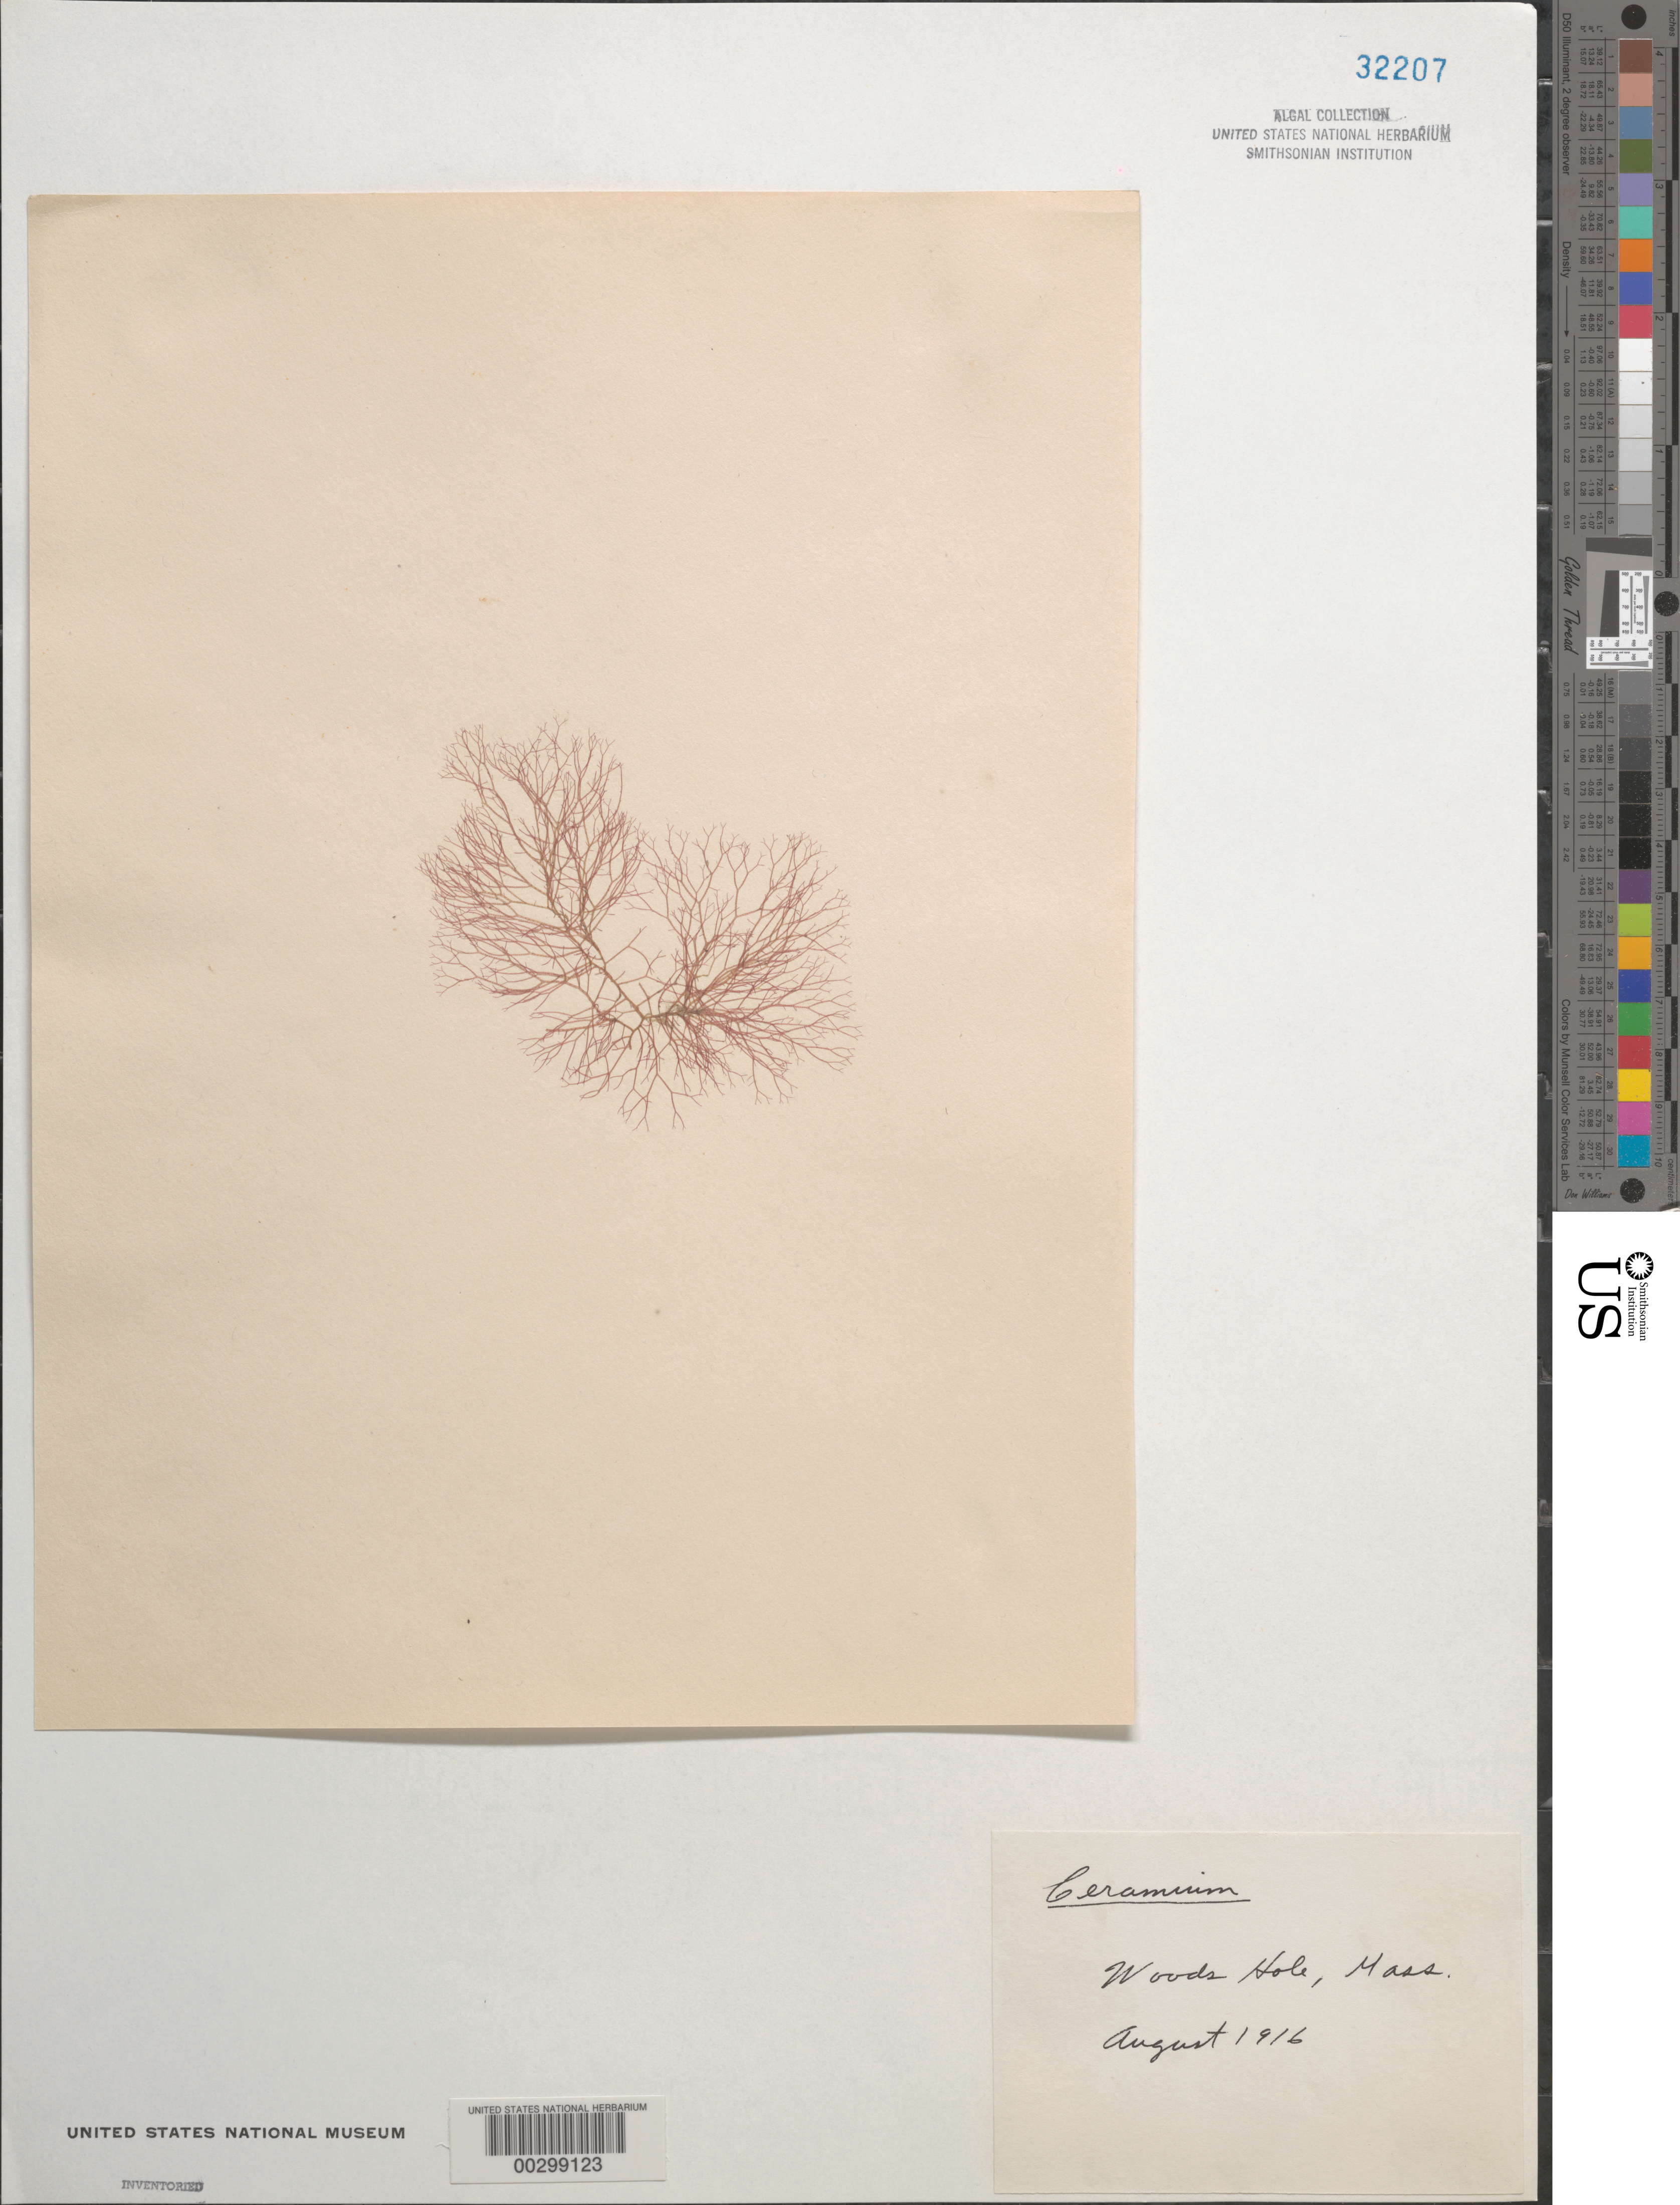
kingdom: Plantae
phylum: Rhodophyta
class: Florideophyceae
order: Ceramiales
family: Ceramiaceae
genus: Ceramium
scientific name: Ceramium sp.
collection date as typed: Aug 1916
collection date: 1916-08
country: United States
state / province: Massachusetts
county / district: Barnstable County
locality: Woods Hole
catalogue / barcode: US 32207